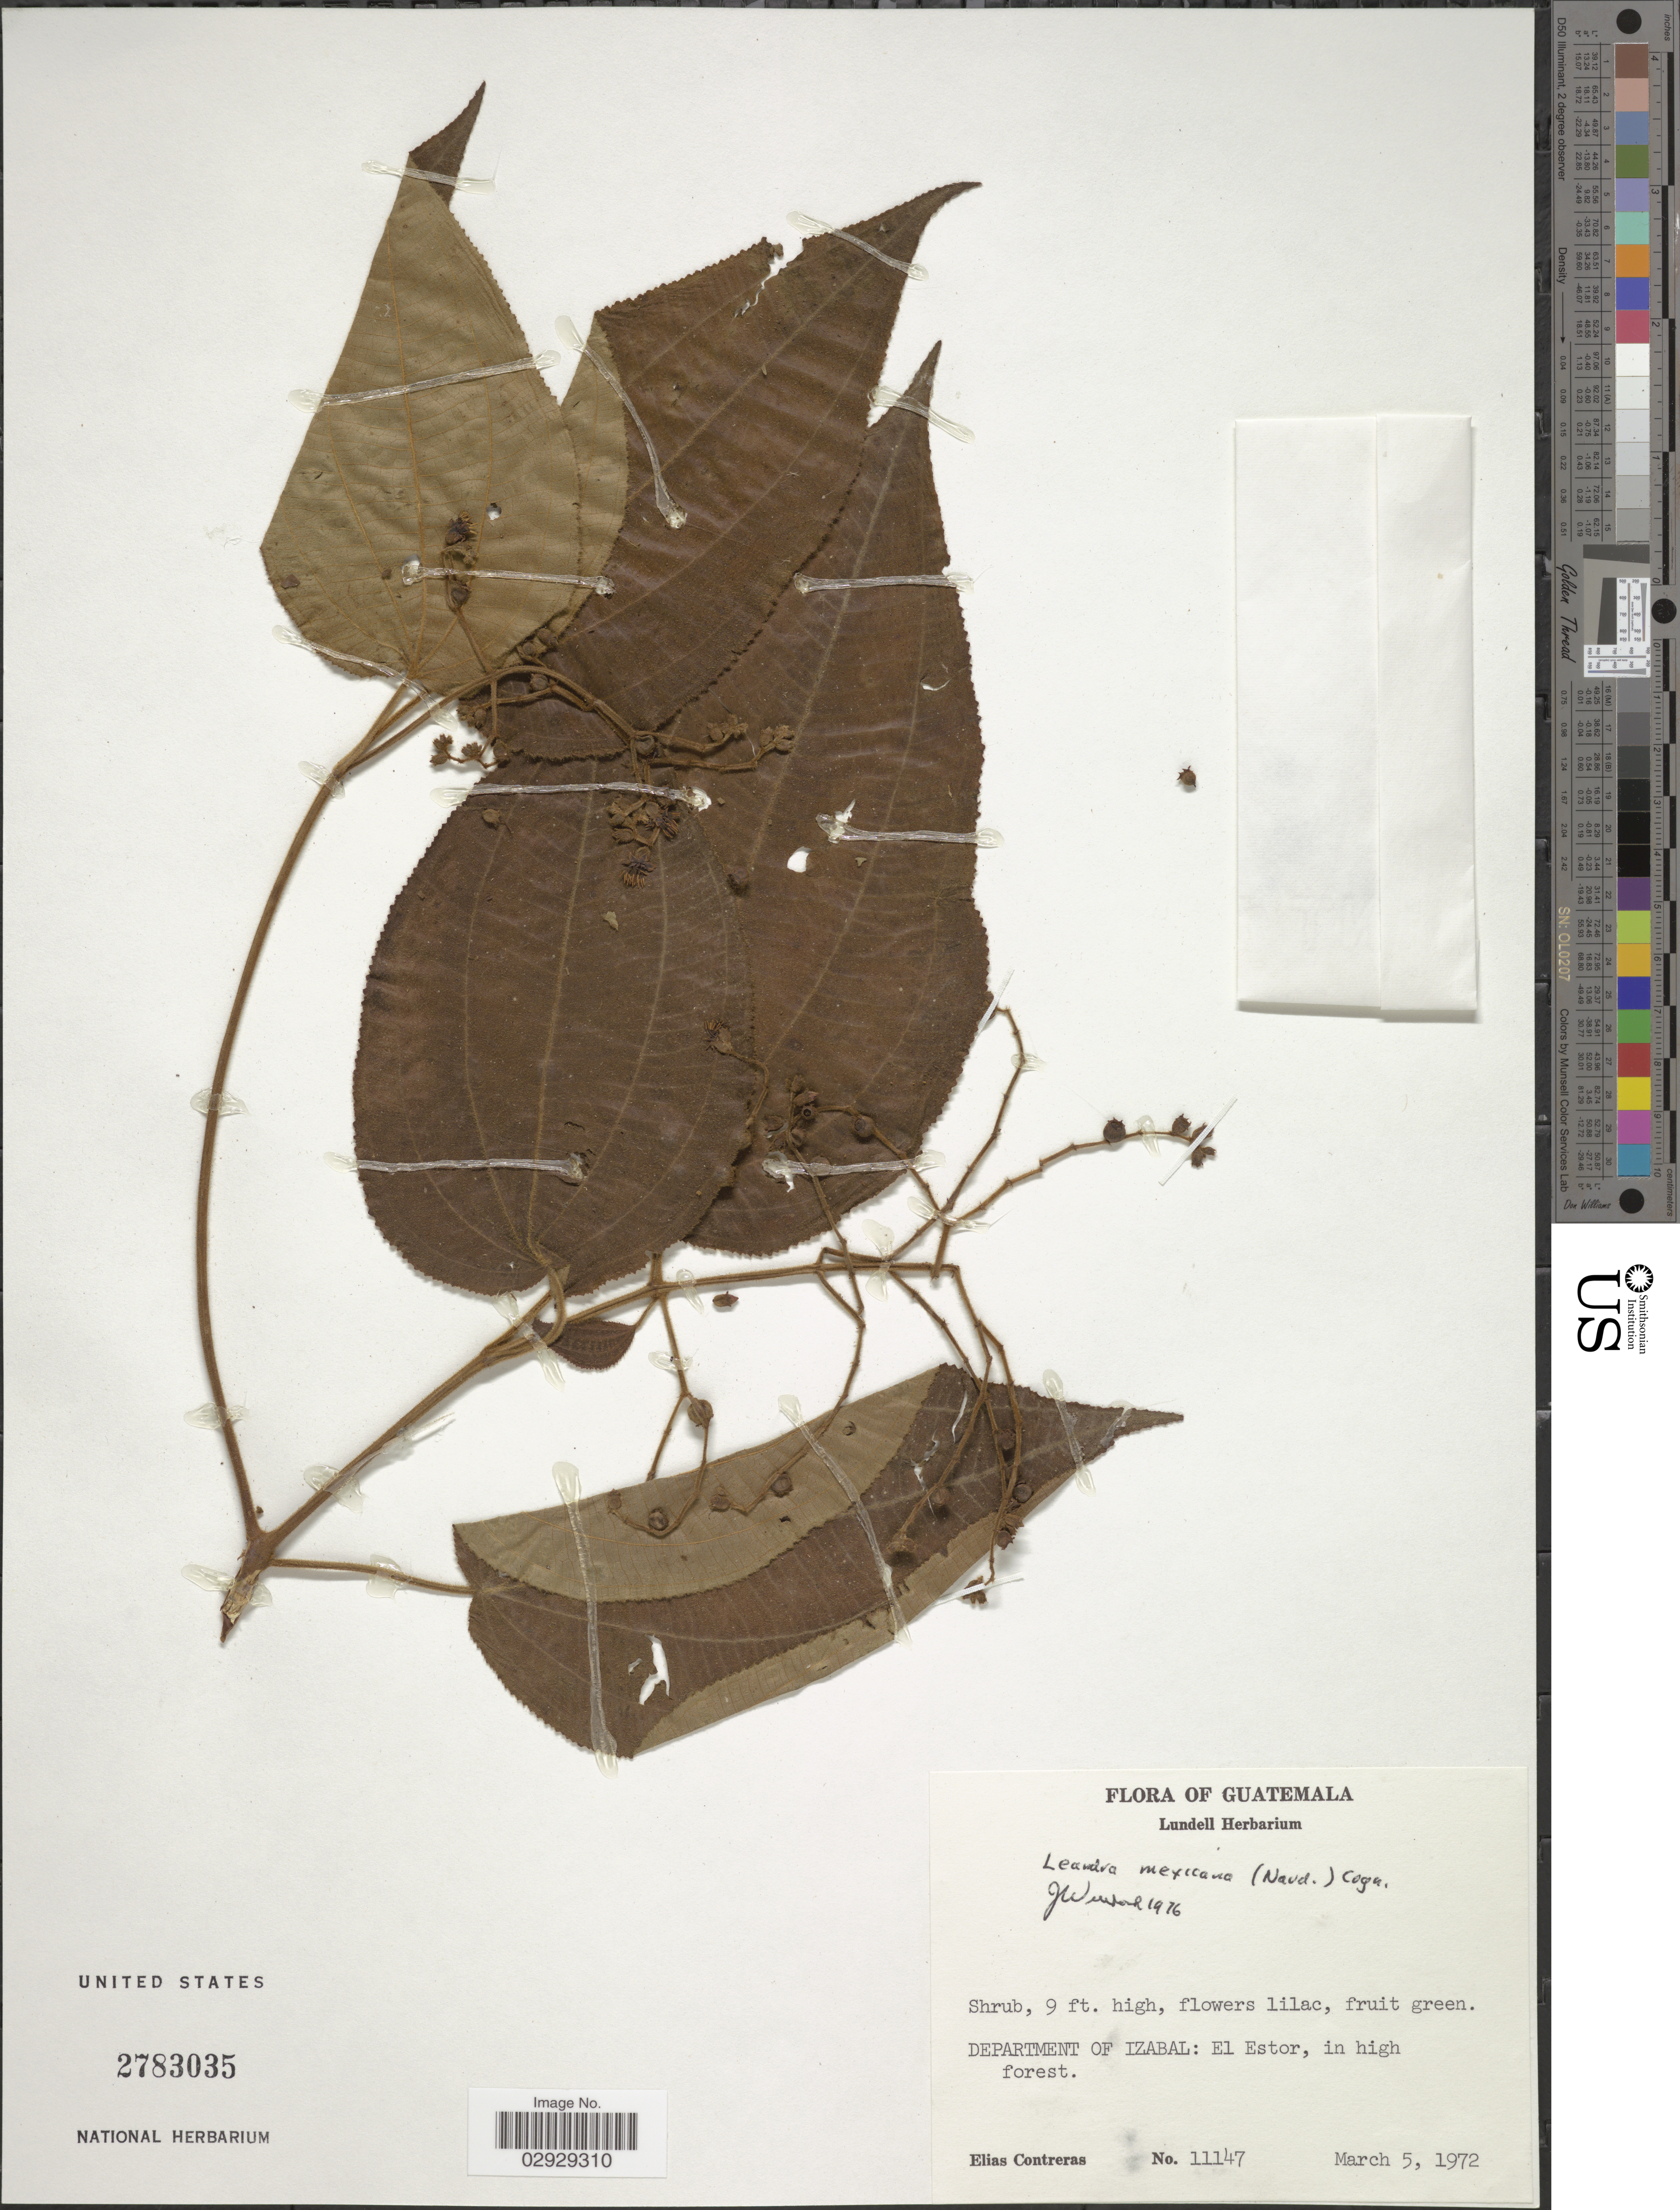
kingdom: Plantae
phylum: Tracheophyta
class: Magnoliopsida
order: Myrtales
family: Melastomataceae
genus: Leandra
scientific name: Leandra mexicana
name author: (Naudin) Cogn.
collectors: E. Contreras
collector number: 11147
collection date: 1972-03-05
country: Guatemala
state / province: Izabal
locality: Department of Izabal: El Estor, in high forest.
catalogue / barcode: US 2783035